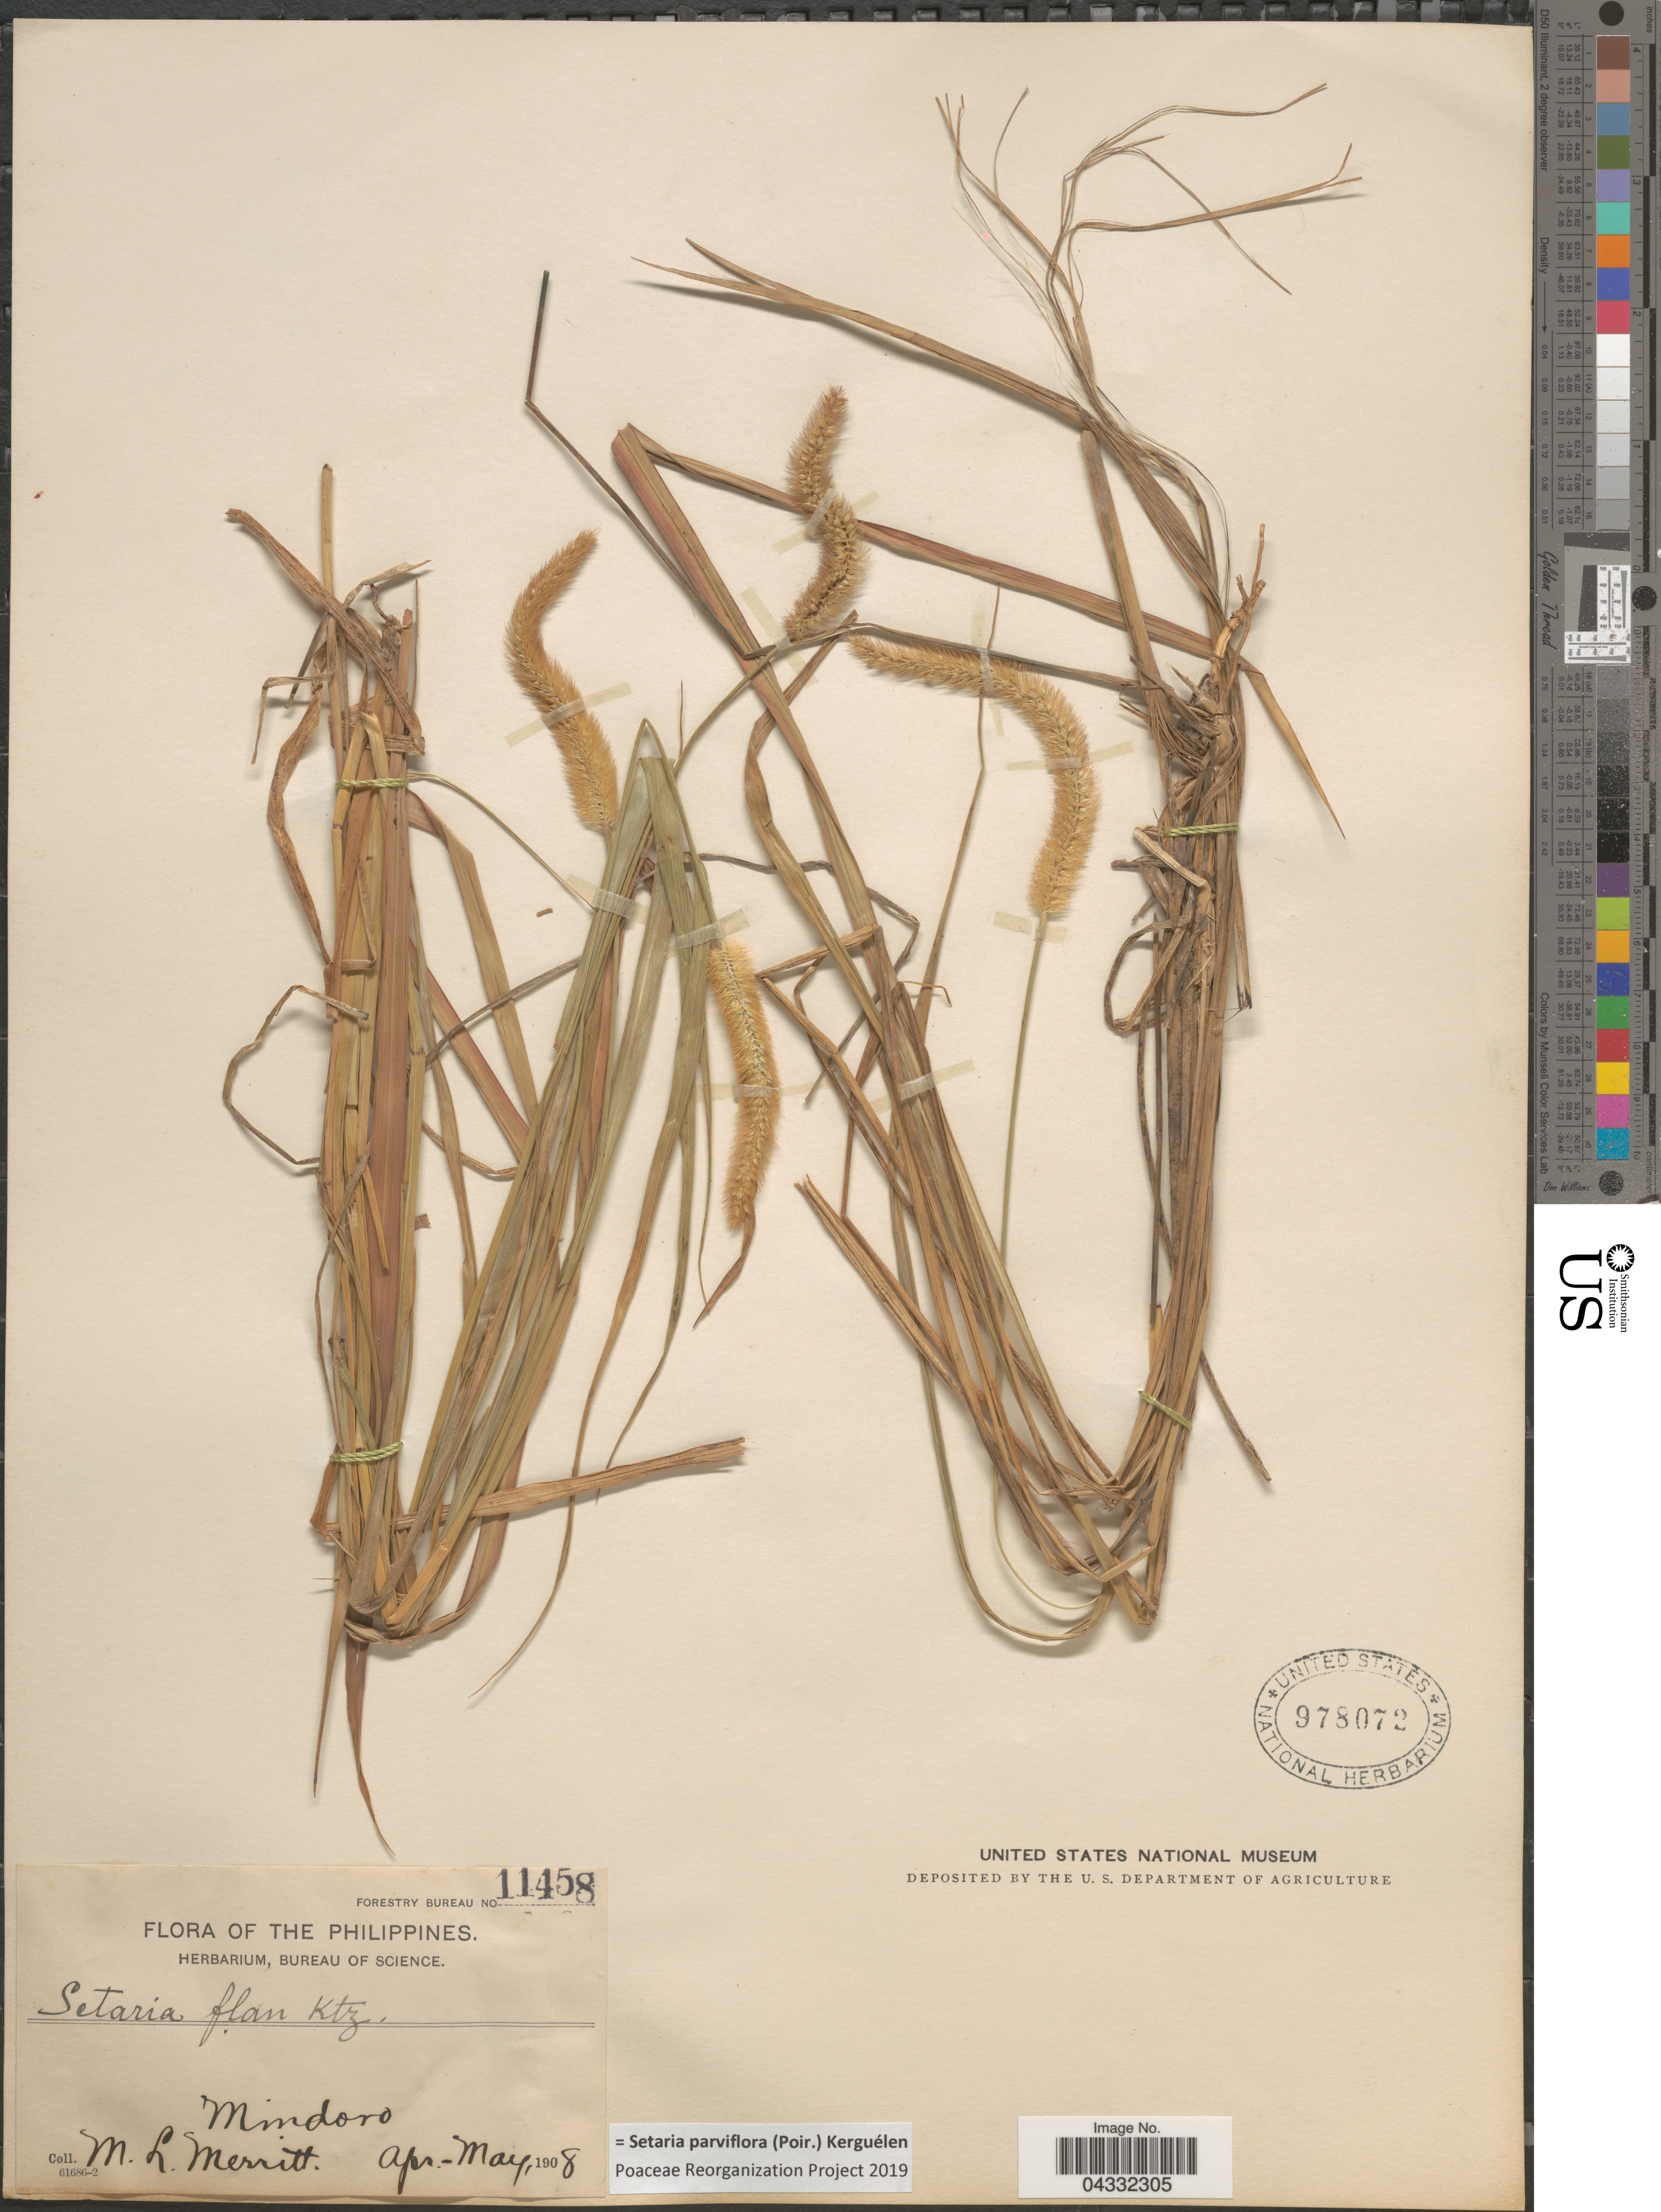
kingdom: Plantae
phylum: Tracheophyta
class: Liliopsida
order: Poales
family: Poaceae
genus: Setaria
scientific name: Setaria parviflora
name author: (Poir.) Kerguélen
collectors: M. L. Merritt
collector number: Forestry Bureau 11458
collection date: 1908-04/1908-05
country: Philippines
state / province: Mimaropa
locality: Mindoro.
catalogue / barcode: US 978072